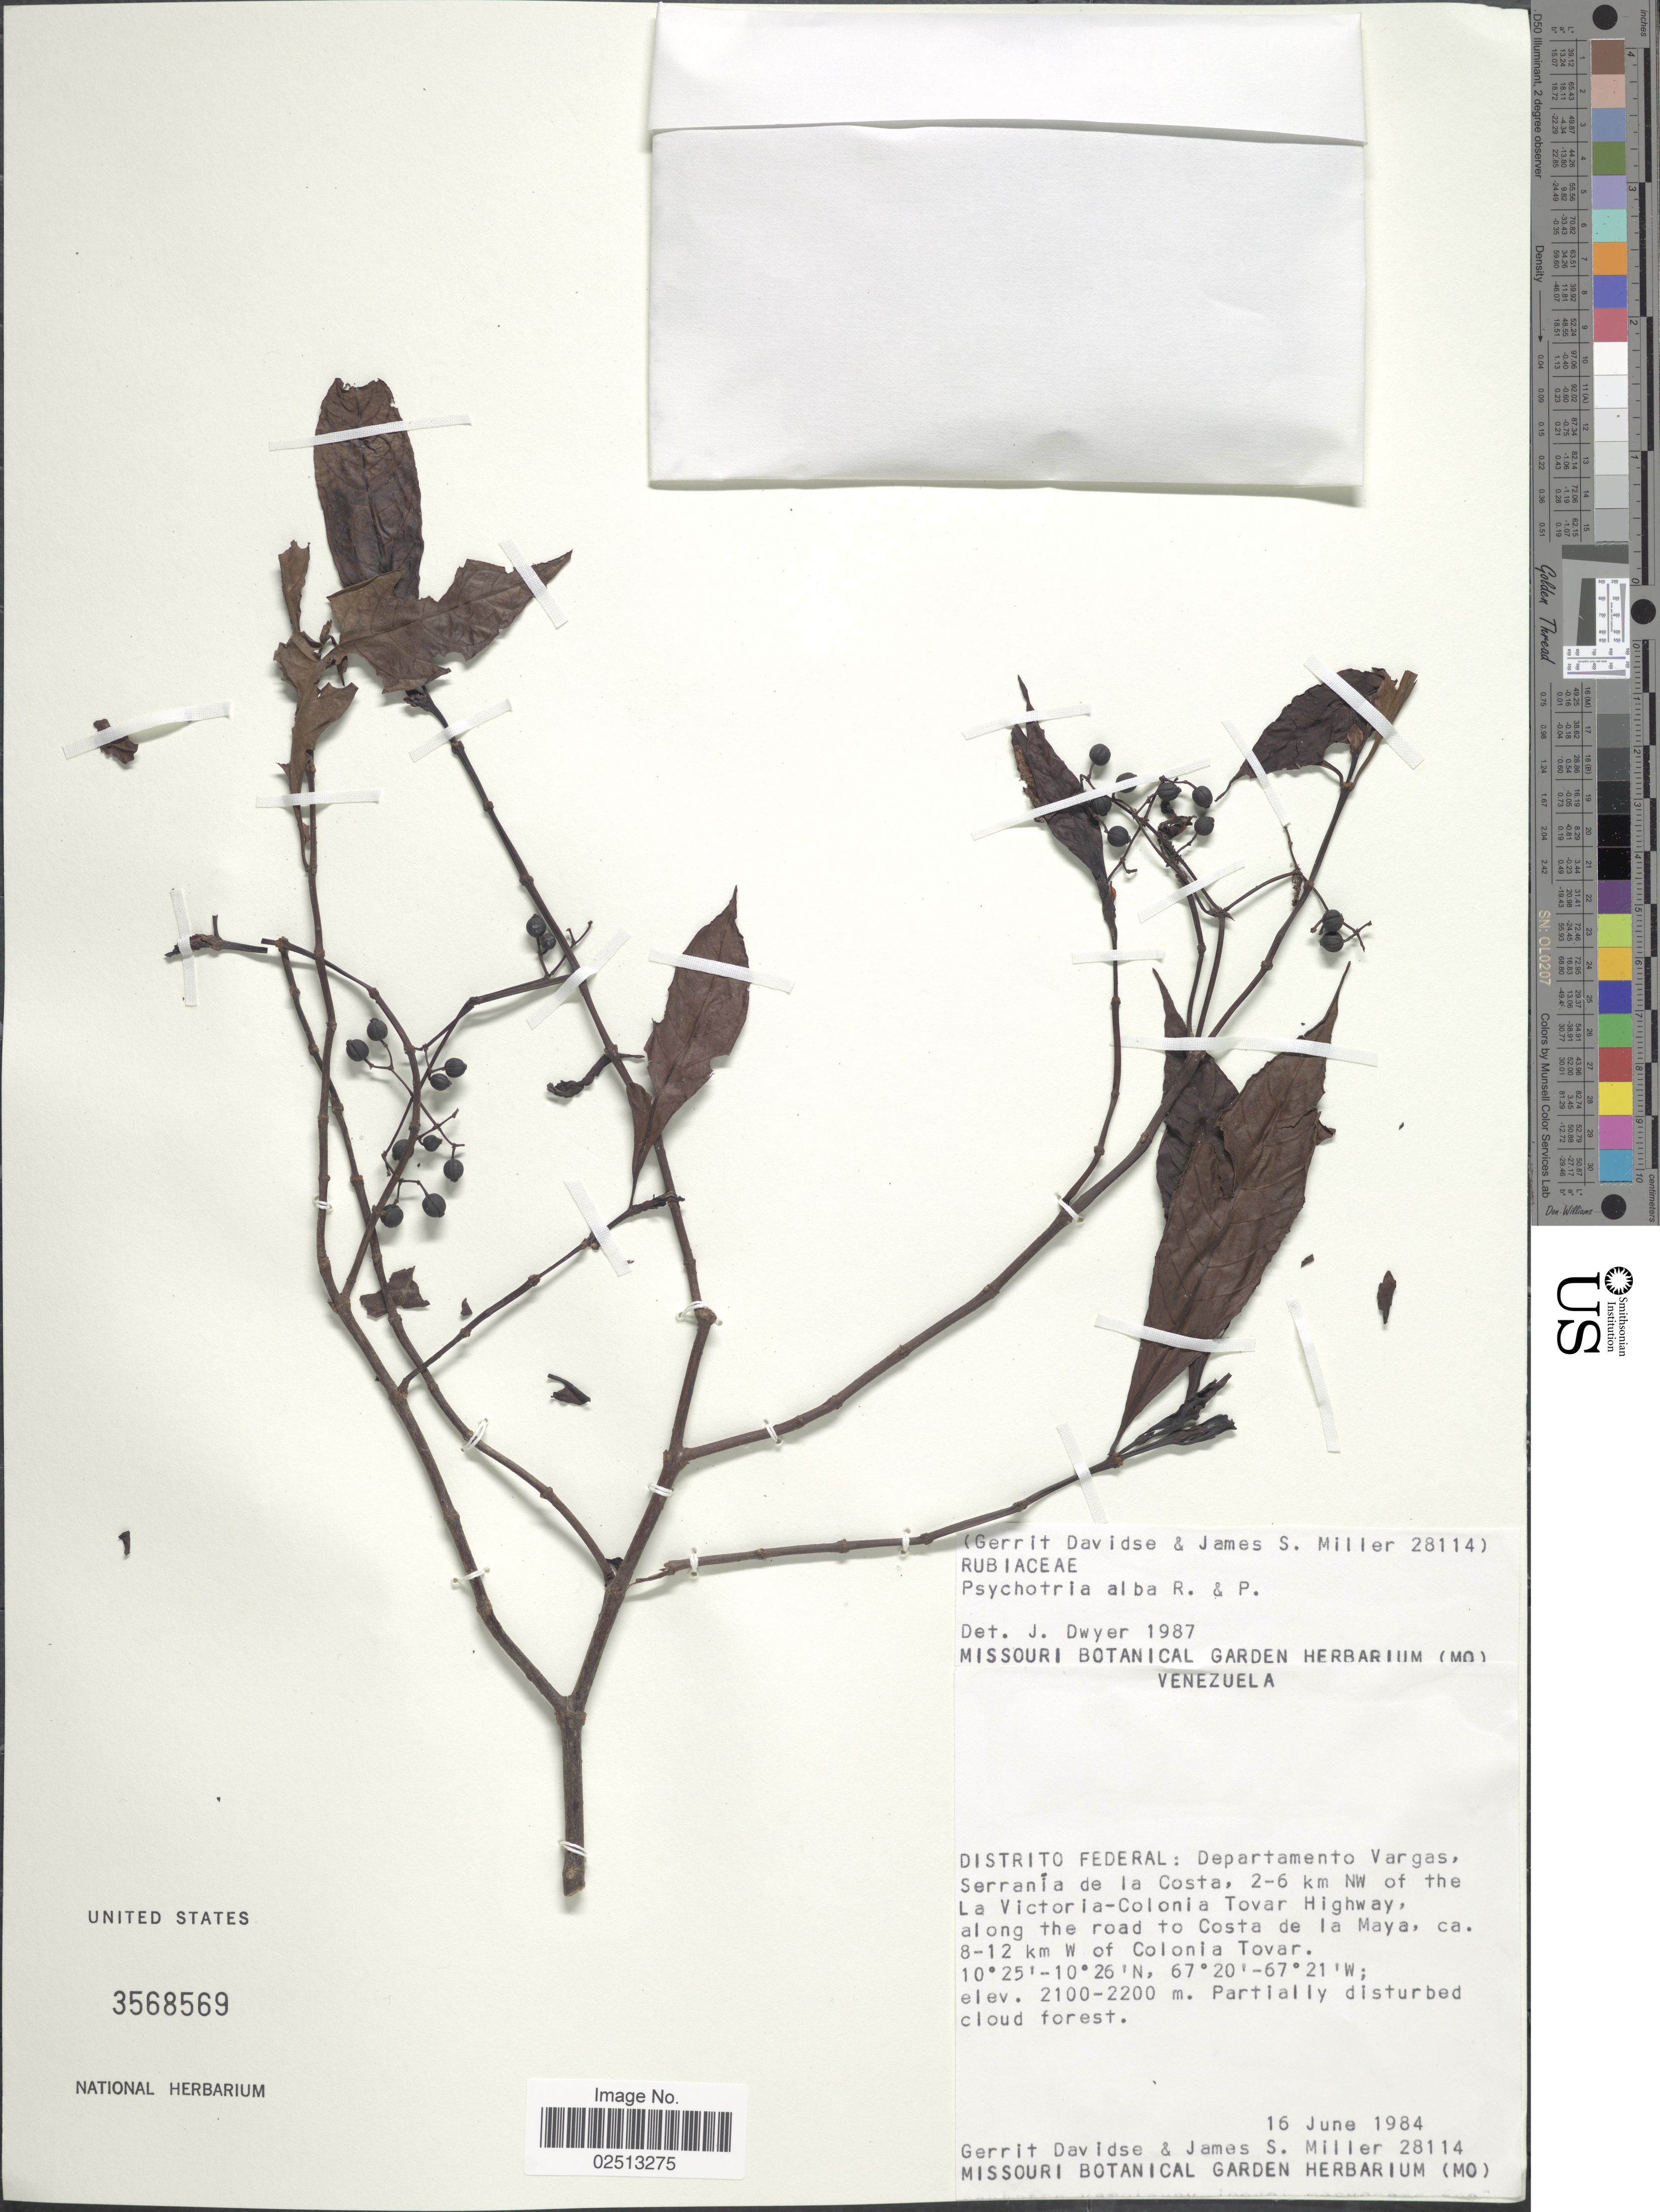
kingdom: Plantae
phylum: Tracheophyta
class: Magnoliopsida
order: Gentianales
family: Rubiaceae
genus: Psychotria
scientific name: Psychotria alba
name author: Ruiz & Pav.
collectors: G. Davidse & J. S. Miller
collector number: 28114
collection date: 1984-06-16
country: Venezuela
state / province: Vargas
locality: Distrito Federal: Departamento Vargas, Serrania de la Costa, 2-6km NW of the La Victoria-Colonia Tovar Highway, along the road to Costa de la Maya, ca. 8-12 km W of Colonia Tovar.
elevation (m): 2100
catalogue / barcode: US 3568569